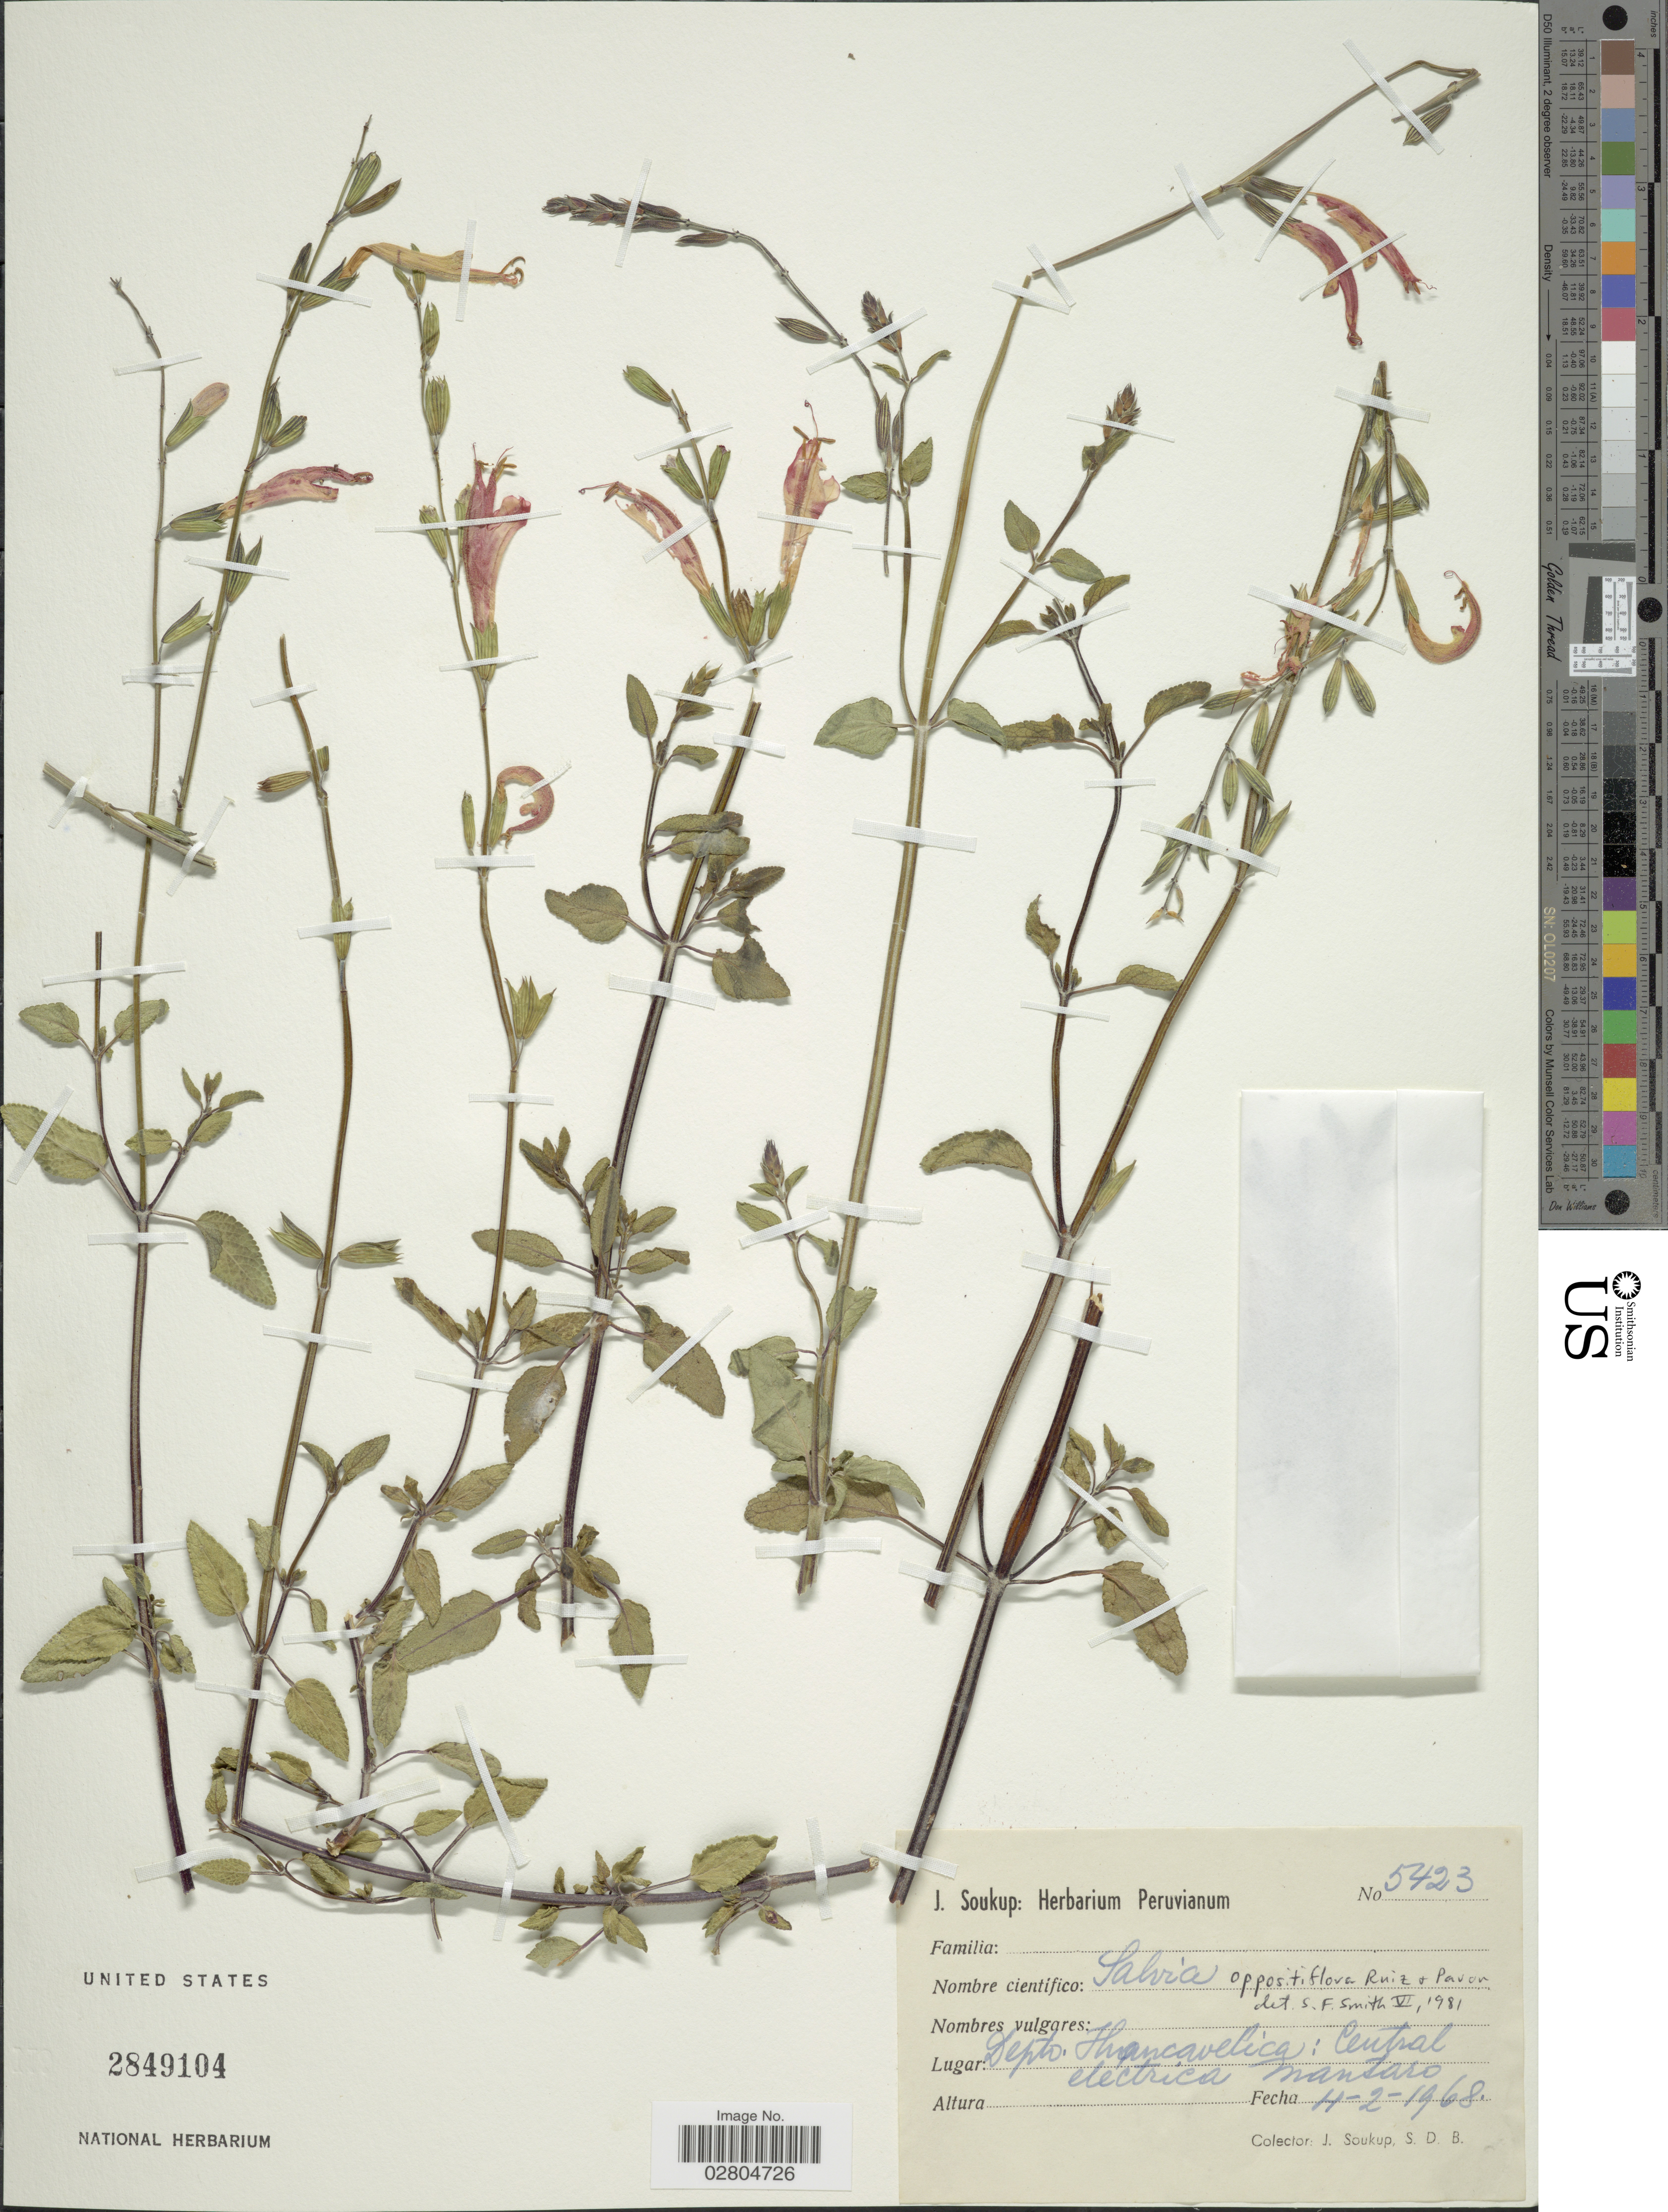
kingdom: Plantae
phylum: Tracheophyta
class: Magnoliopsida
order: Lamiales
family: Lamiaceae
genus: Salvia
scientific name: Salvia oppositiflora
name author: Ruiz & Pav.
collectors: J. Soukup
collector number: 5423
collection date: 1968-02-04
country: Peru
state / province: Huancavelica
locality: Depto. Huancavelica: Central electrica Mantaro.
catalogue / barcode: US 2849104